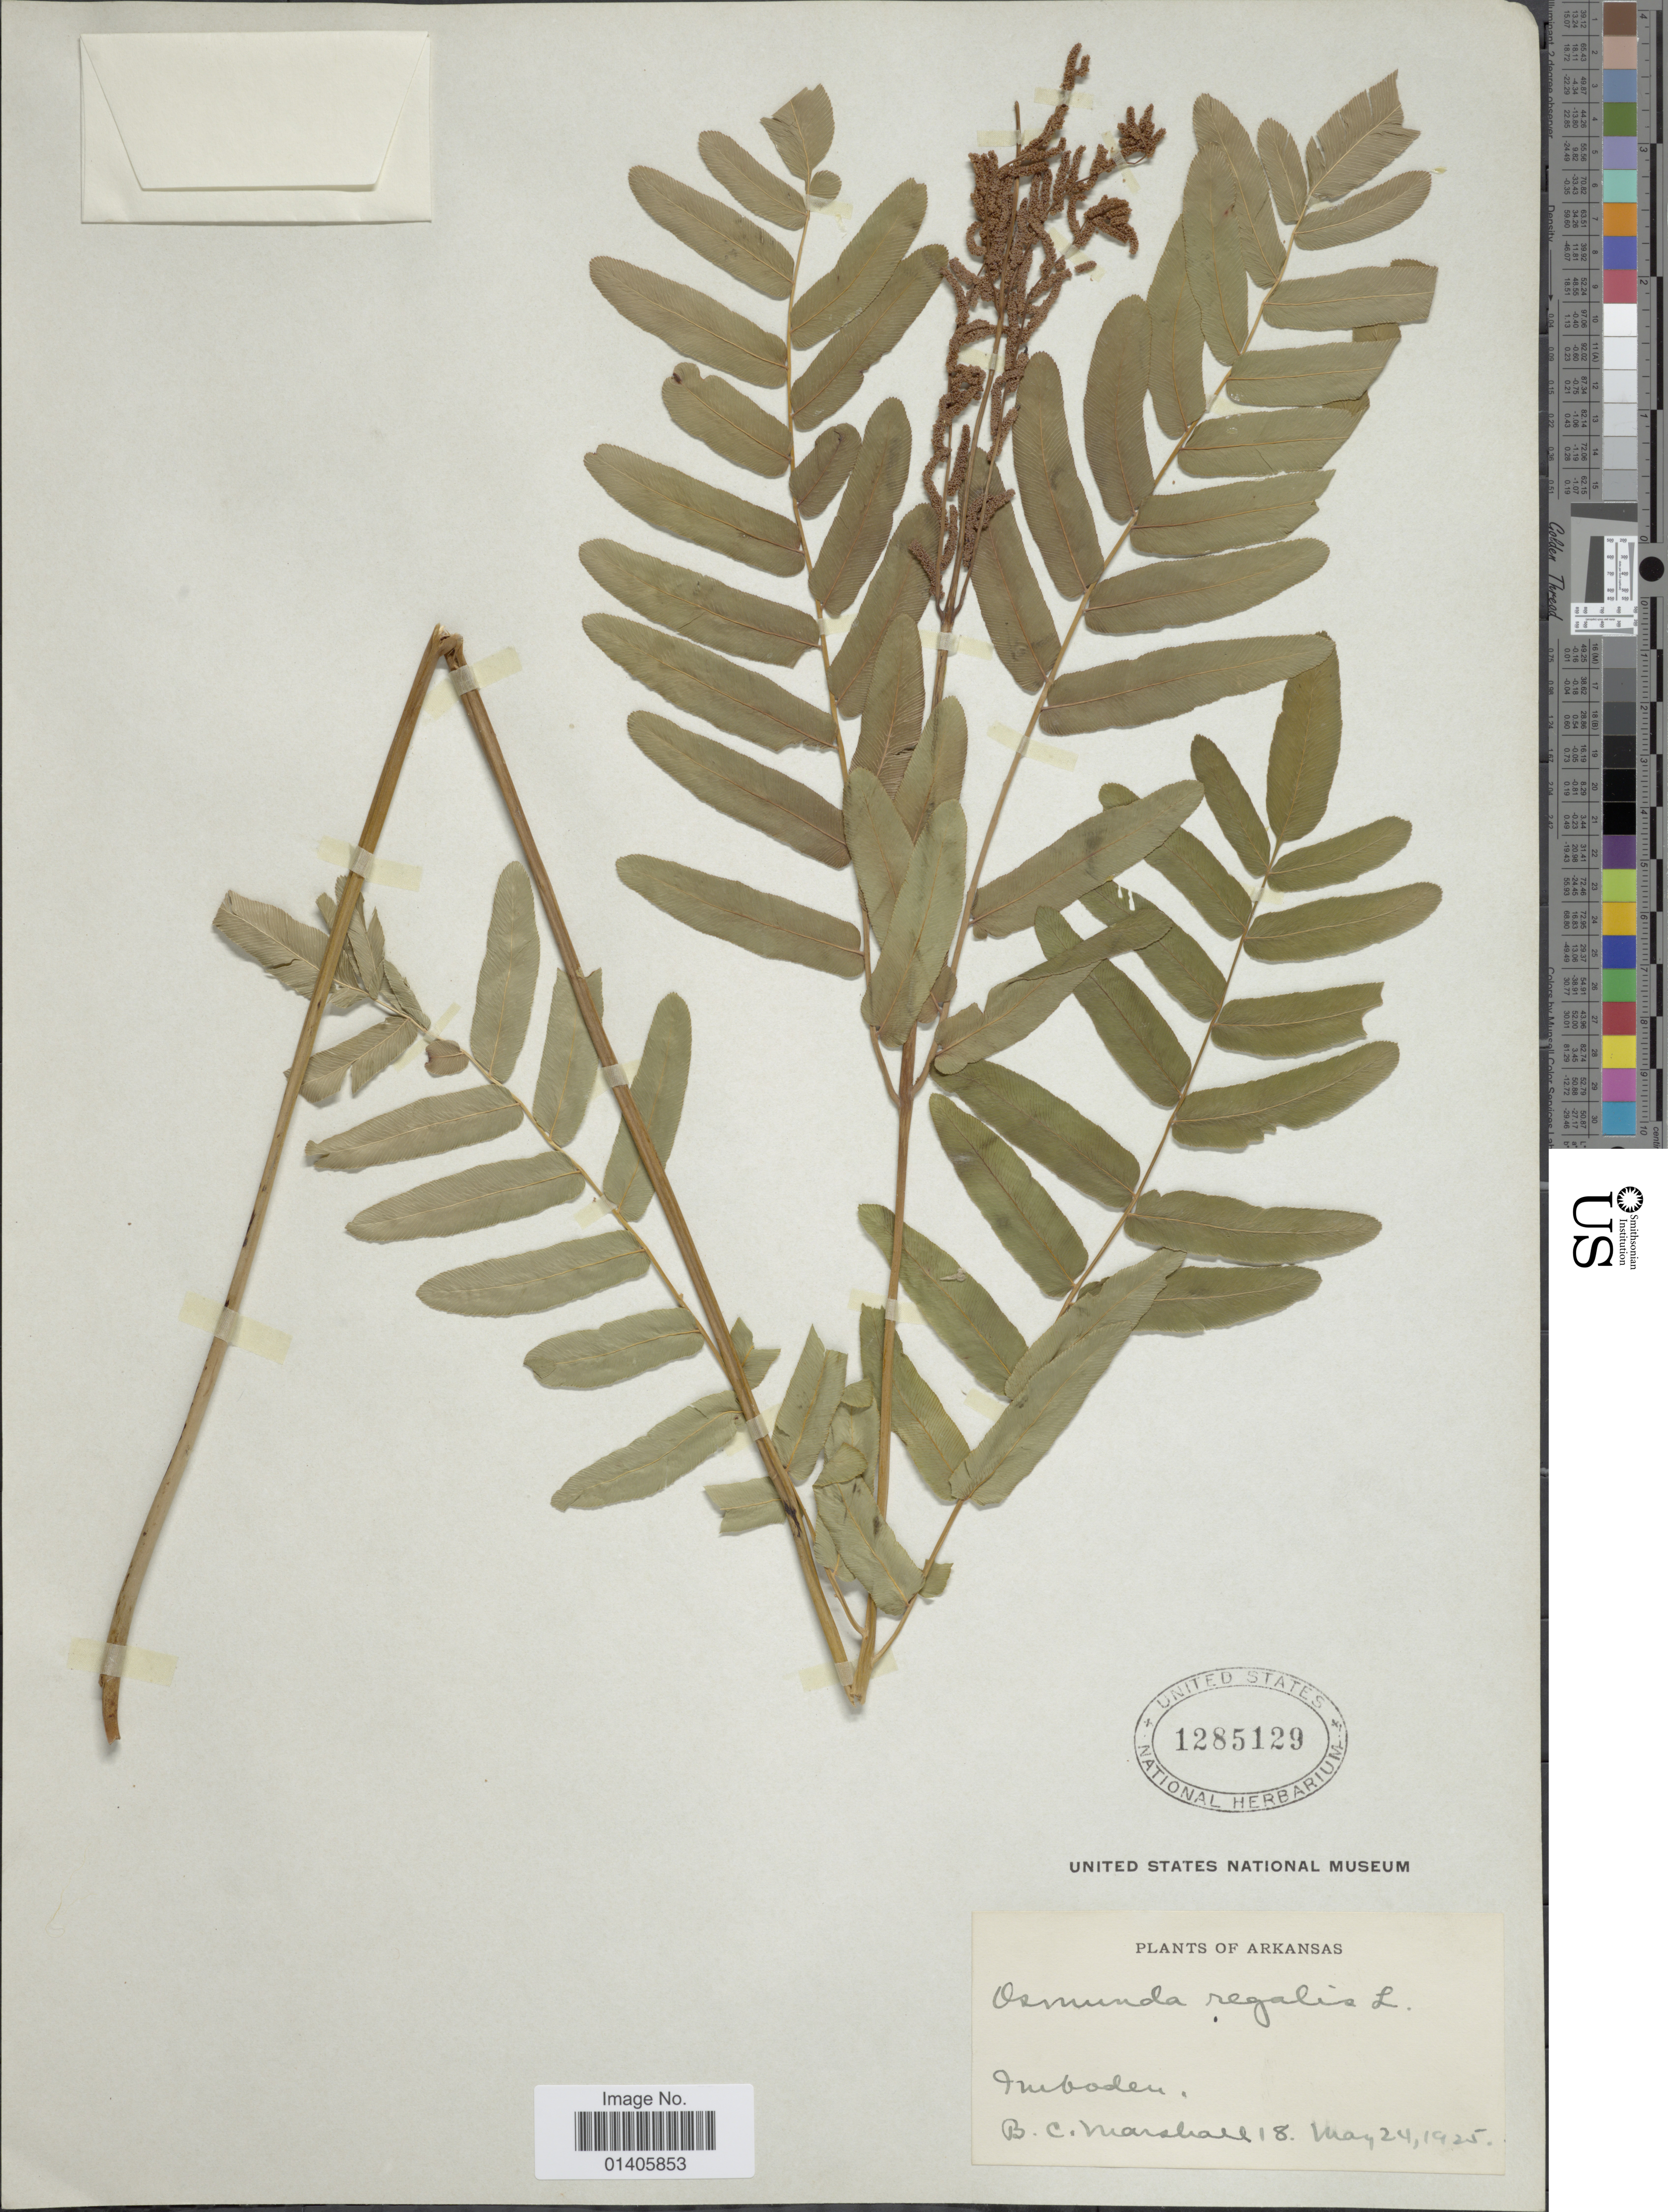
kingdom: Plantae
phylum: Tracheophyta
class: Polypodiopsida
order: Osmundales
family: Osmundaceae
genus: Osmunda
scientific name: Osmunda regalis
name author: L.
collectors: B. C. Marshall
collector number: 18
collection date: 1925-05-24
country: United States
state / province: Arkansas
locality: Imboden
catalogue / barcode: US 1285129